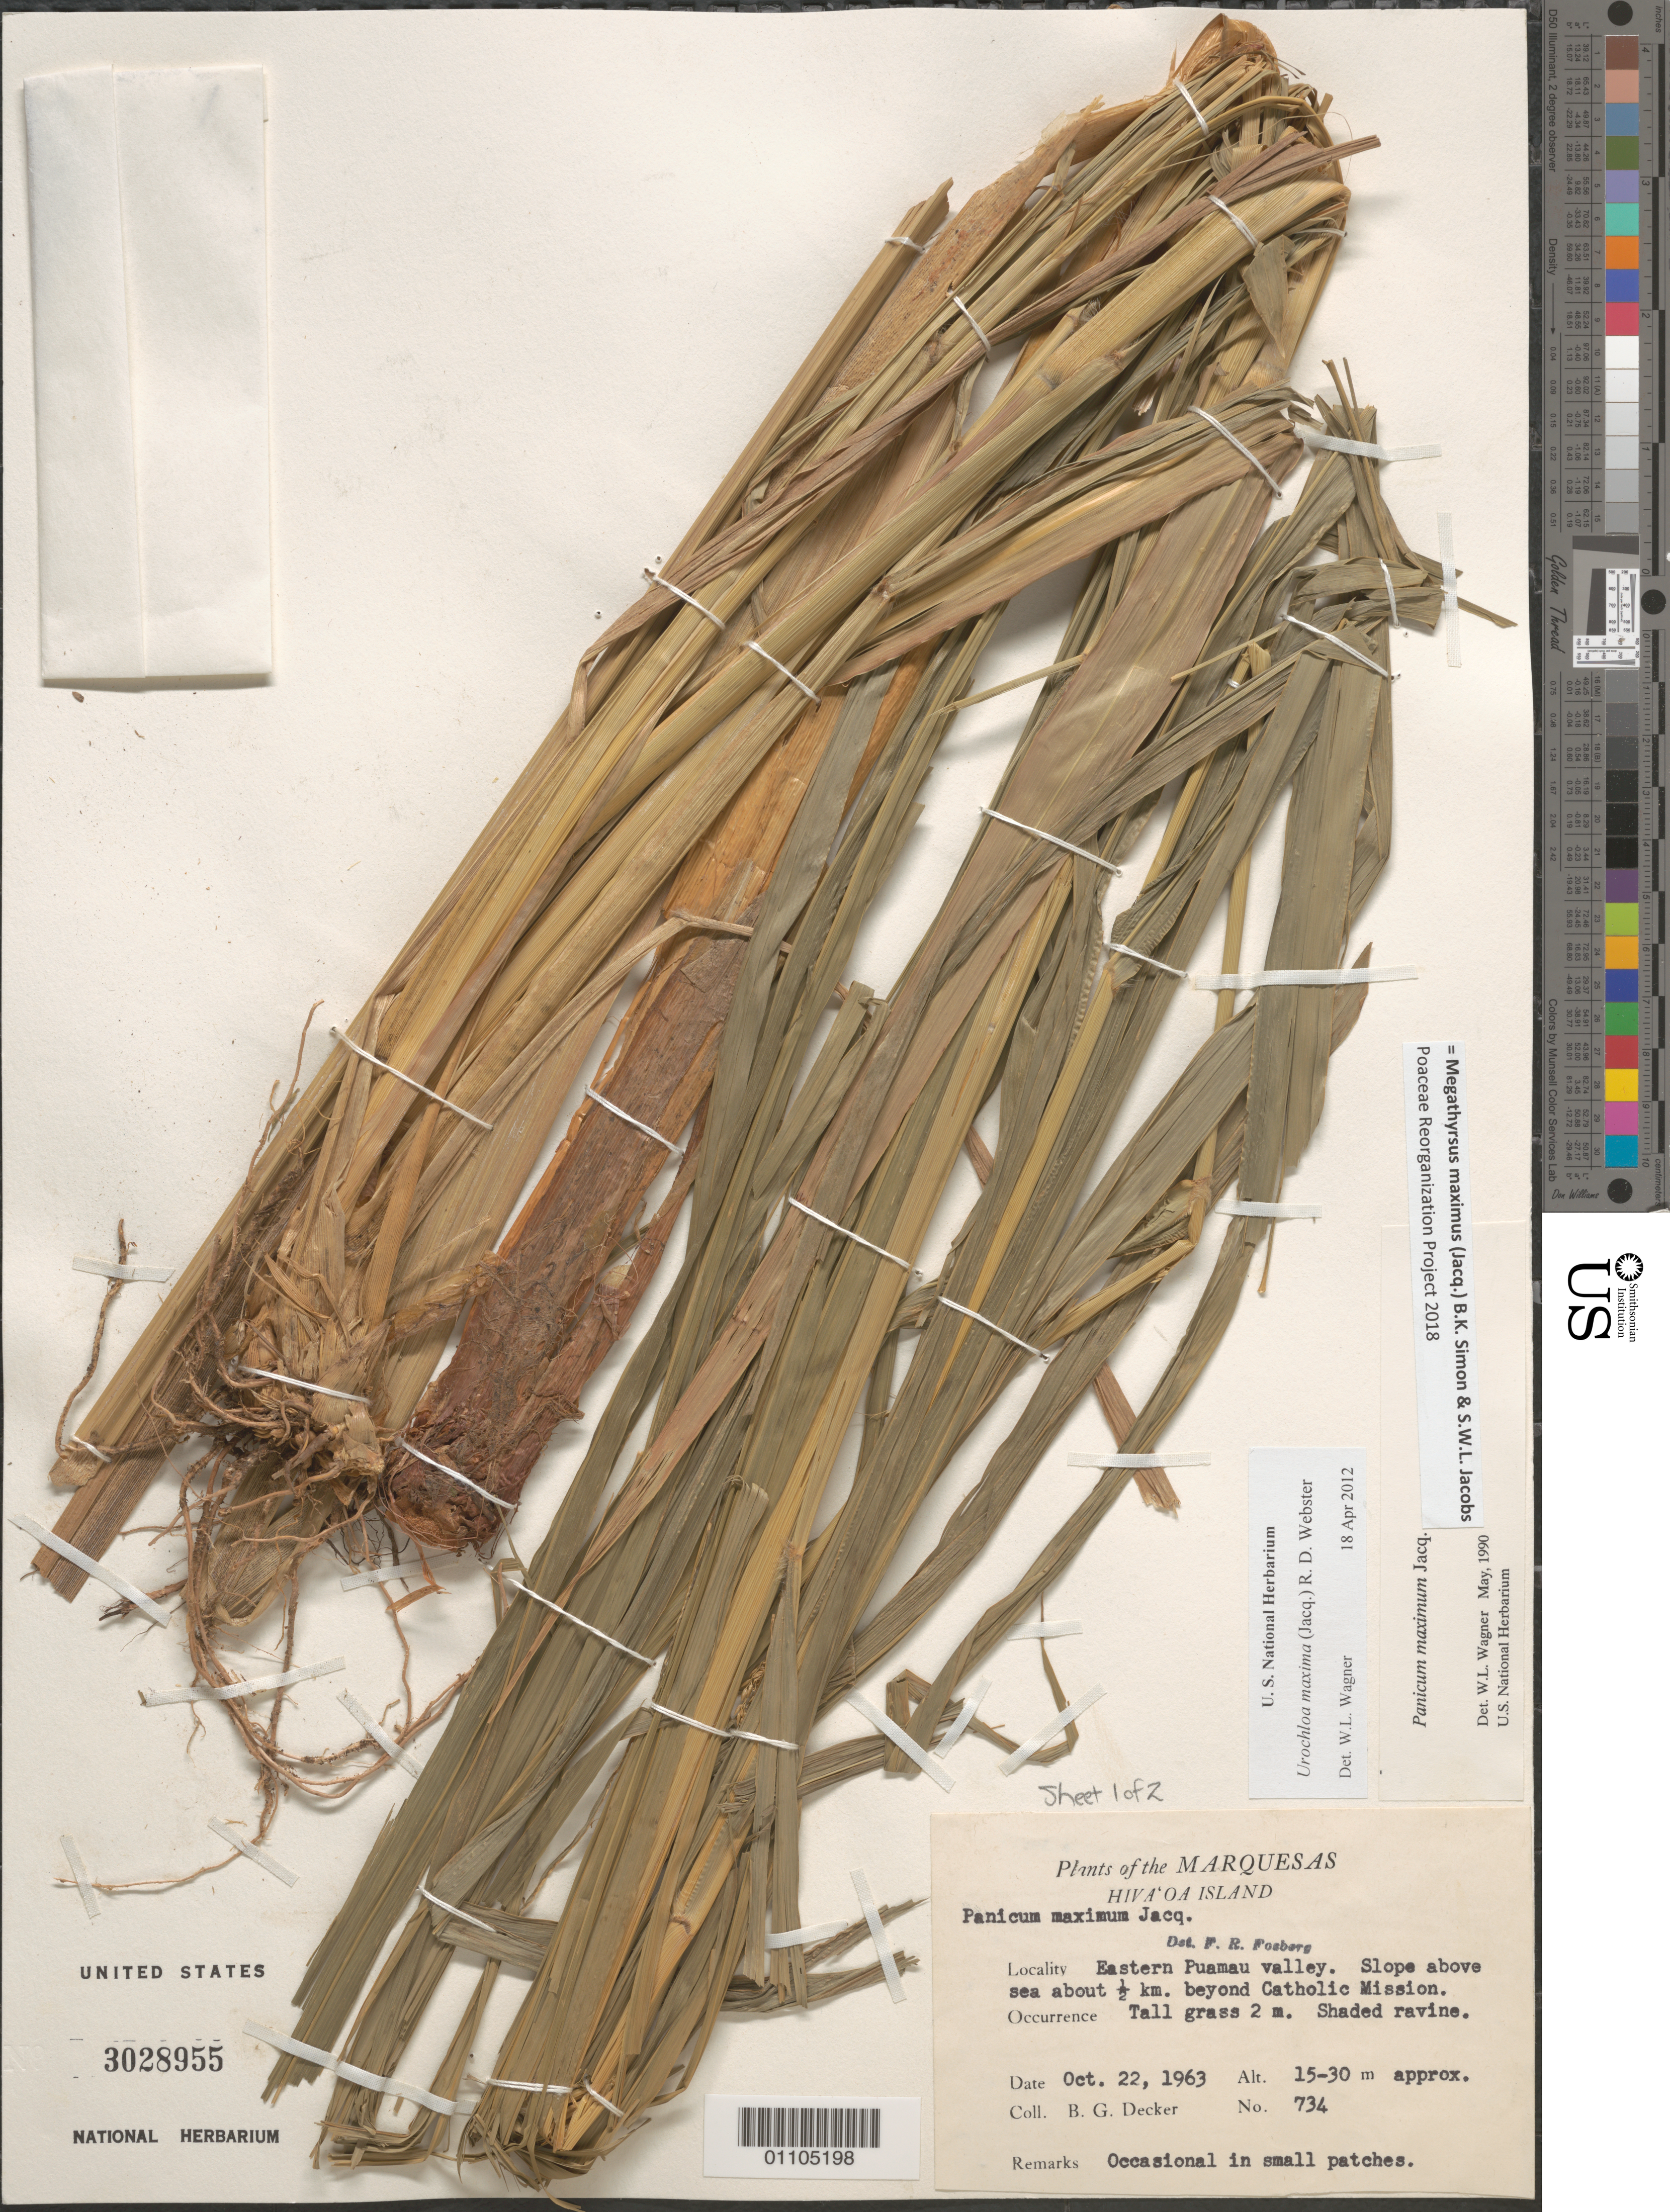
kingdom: Plantae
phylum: Tracheophyta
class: Liliopsida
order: Poales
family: Poaceae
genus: Megathyrsus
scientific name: Megathyrsus maximus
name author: (Jacq.) B.K. Simon & S.W.L. Jacobs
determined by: Poaceae Reorganization Project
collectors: B. G. Decker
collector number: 734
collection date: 1963-10-22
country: French Polynesia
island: Hiva Oa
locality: E Puamau Valley, slope 0.5 km beyond Mission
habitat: Shaded ravine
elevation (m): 15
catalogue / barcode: US 3028955